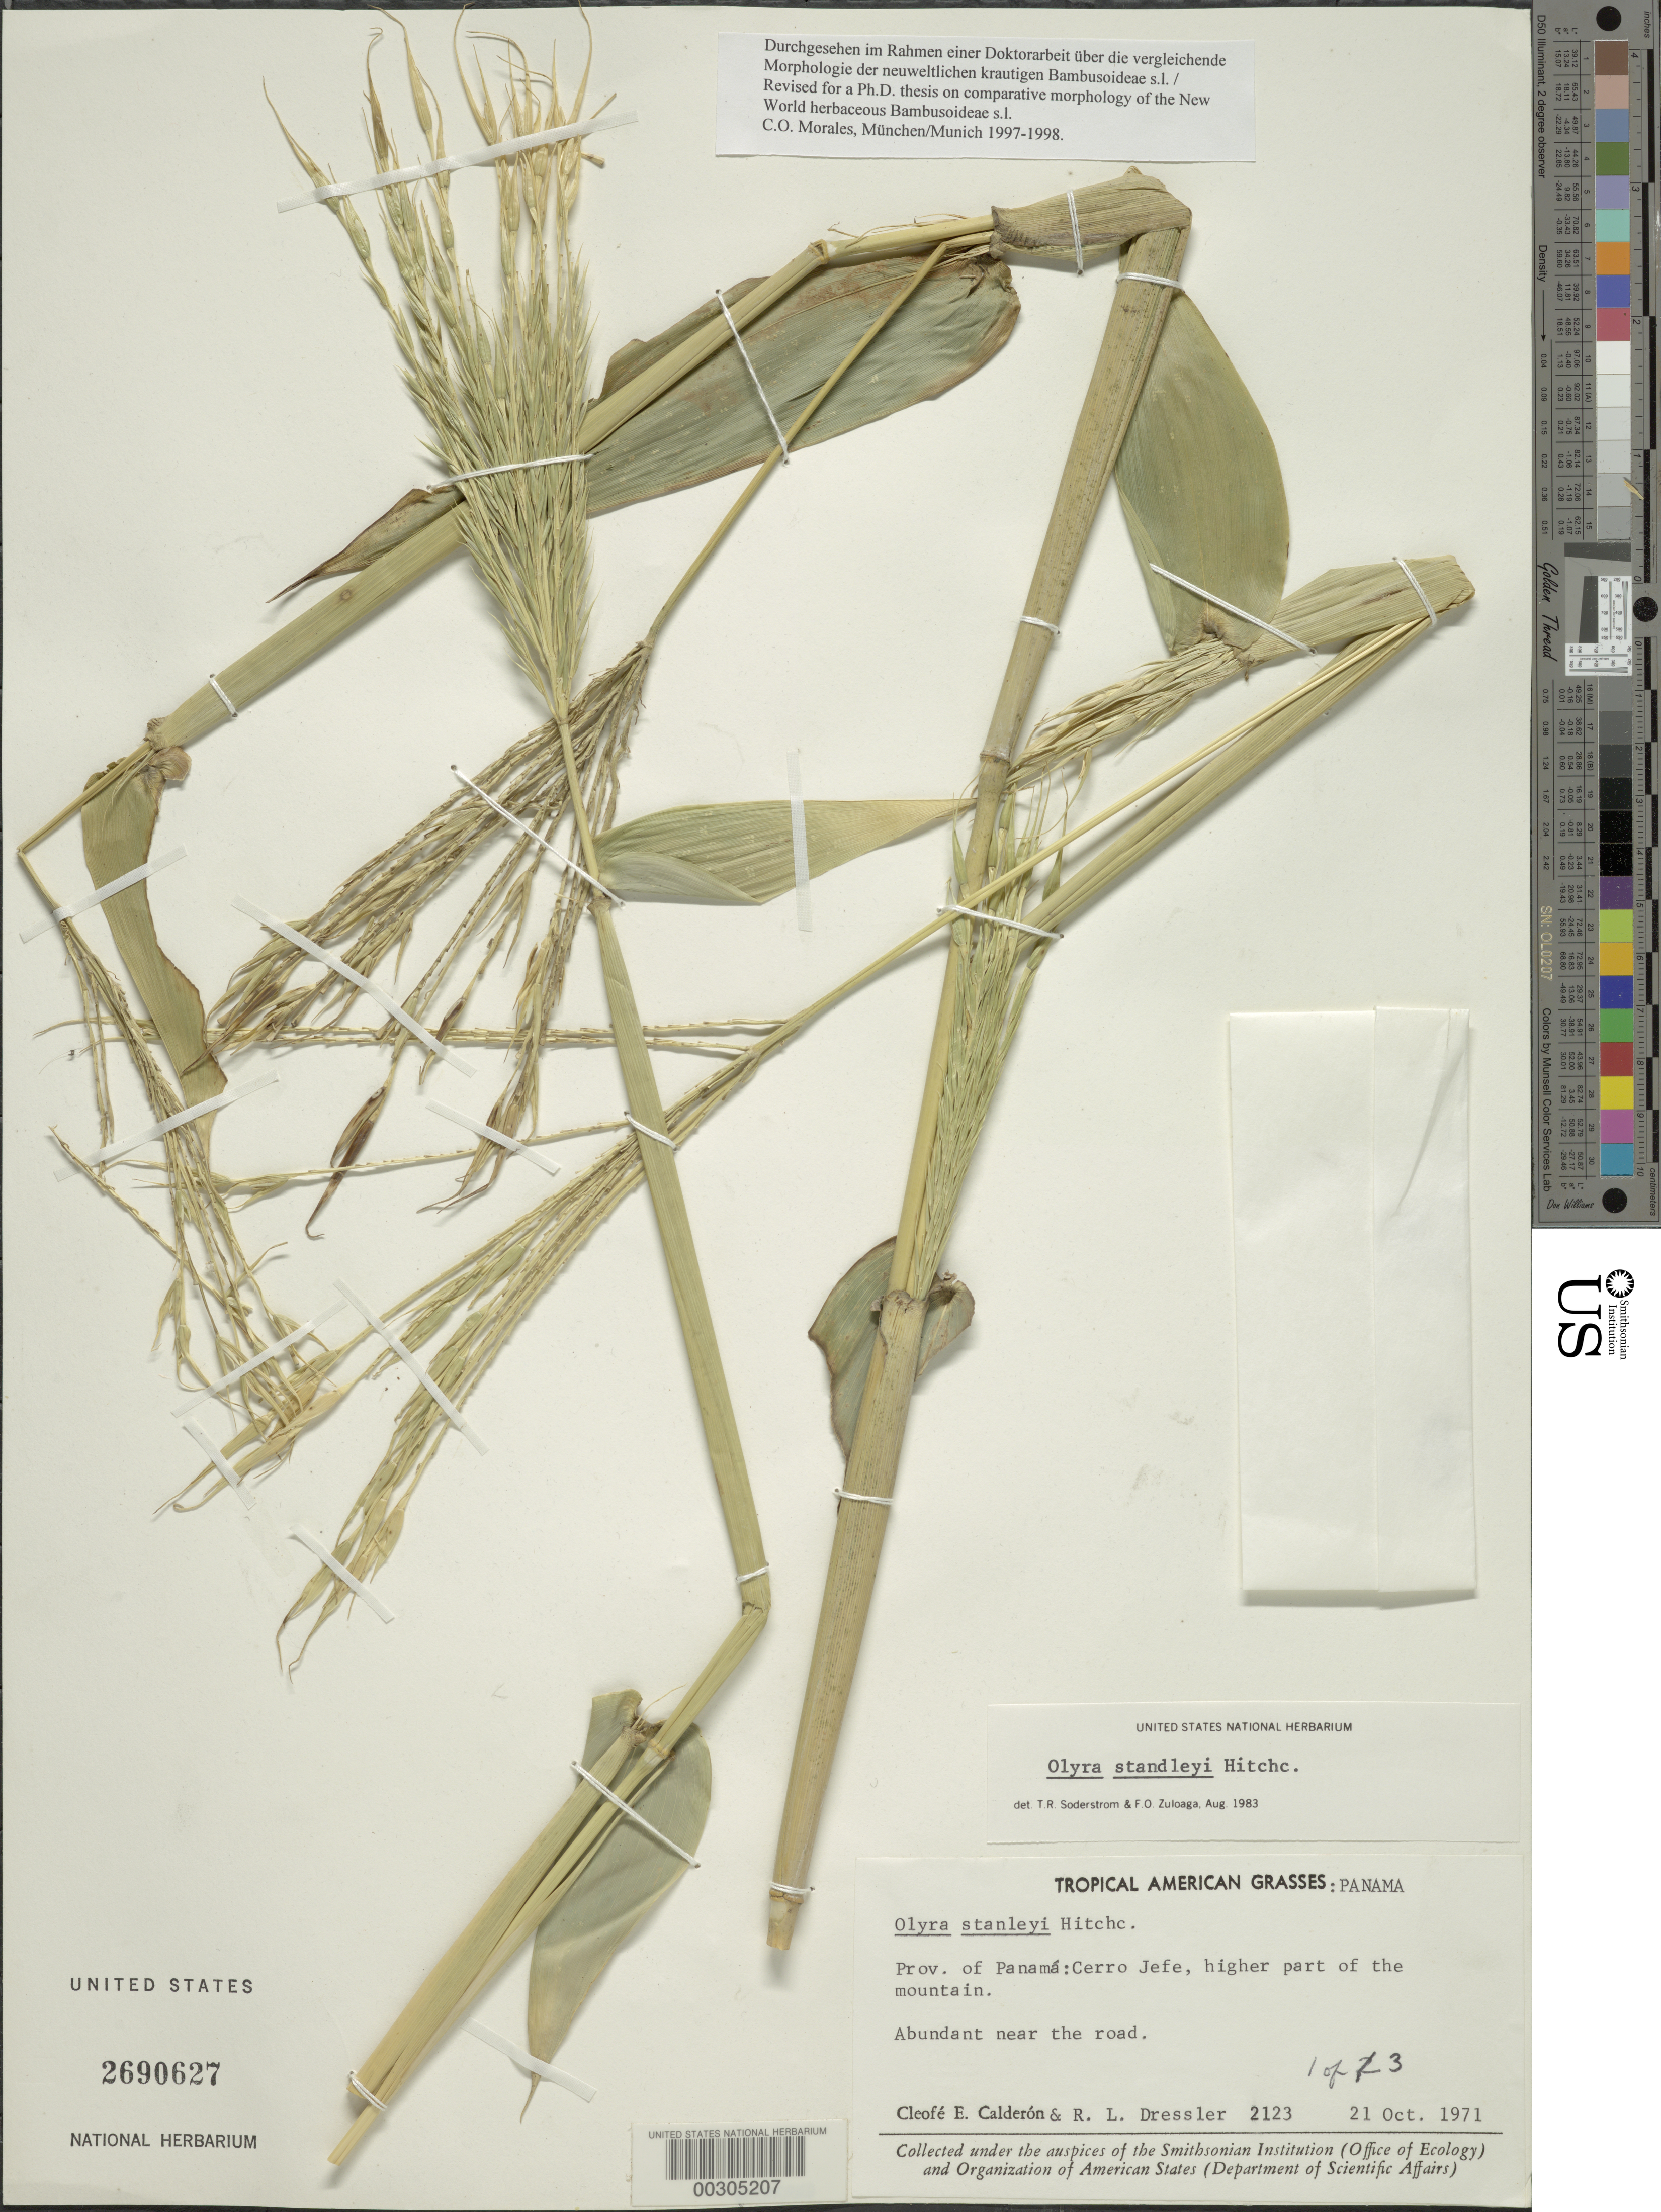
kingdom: Plantae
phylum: Tracheophyta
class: Liliopsida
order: Poales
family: Poaceae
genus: Olyra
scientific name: Olyra standleyi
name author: Hitchc.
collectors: C. E. Calderón & R. Dressler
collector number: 2123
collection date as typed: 21 Oct 1971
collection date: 1971-10-21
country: Panama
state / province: Panamá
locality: Cerro Jefe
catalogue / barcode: US 2690627